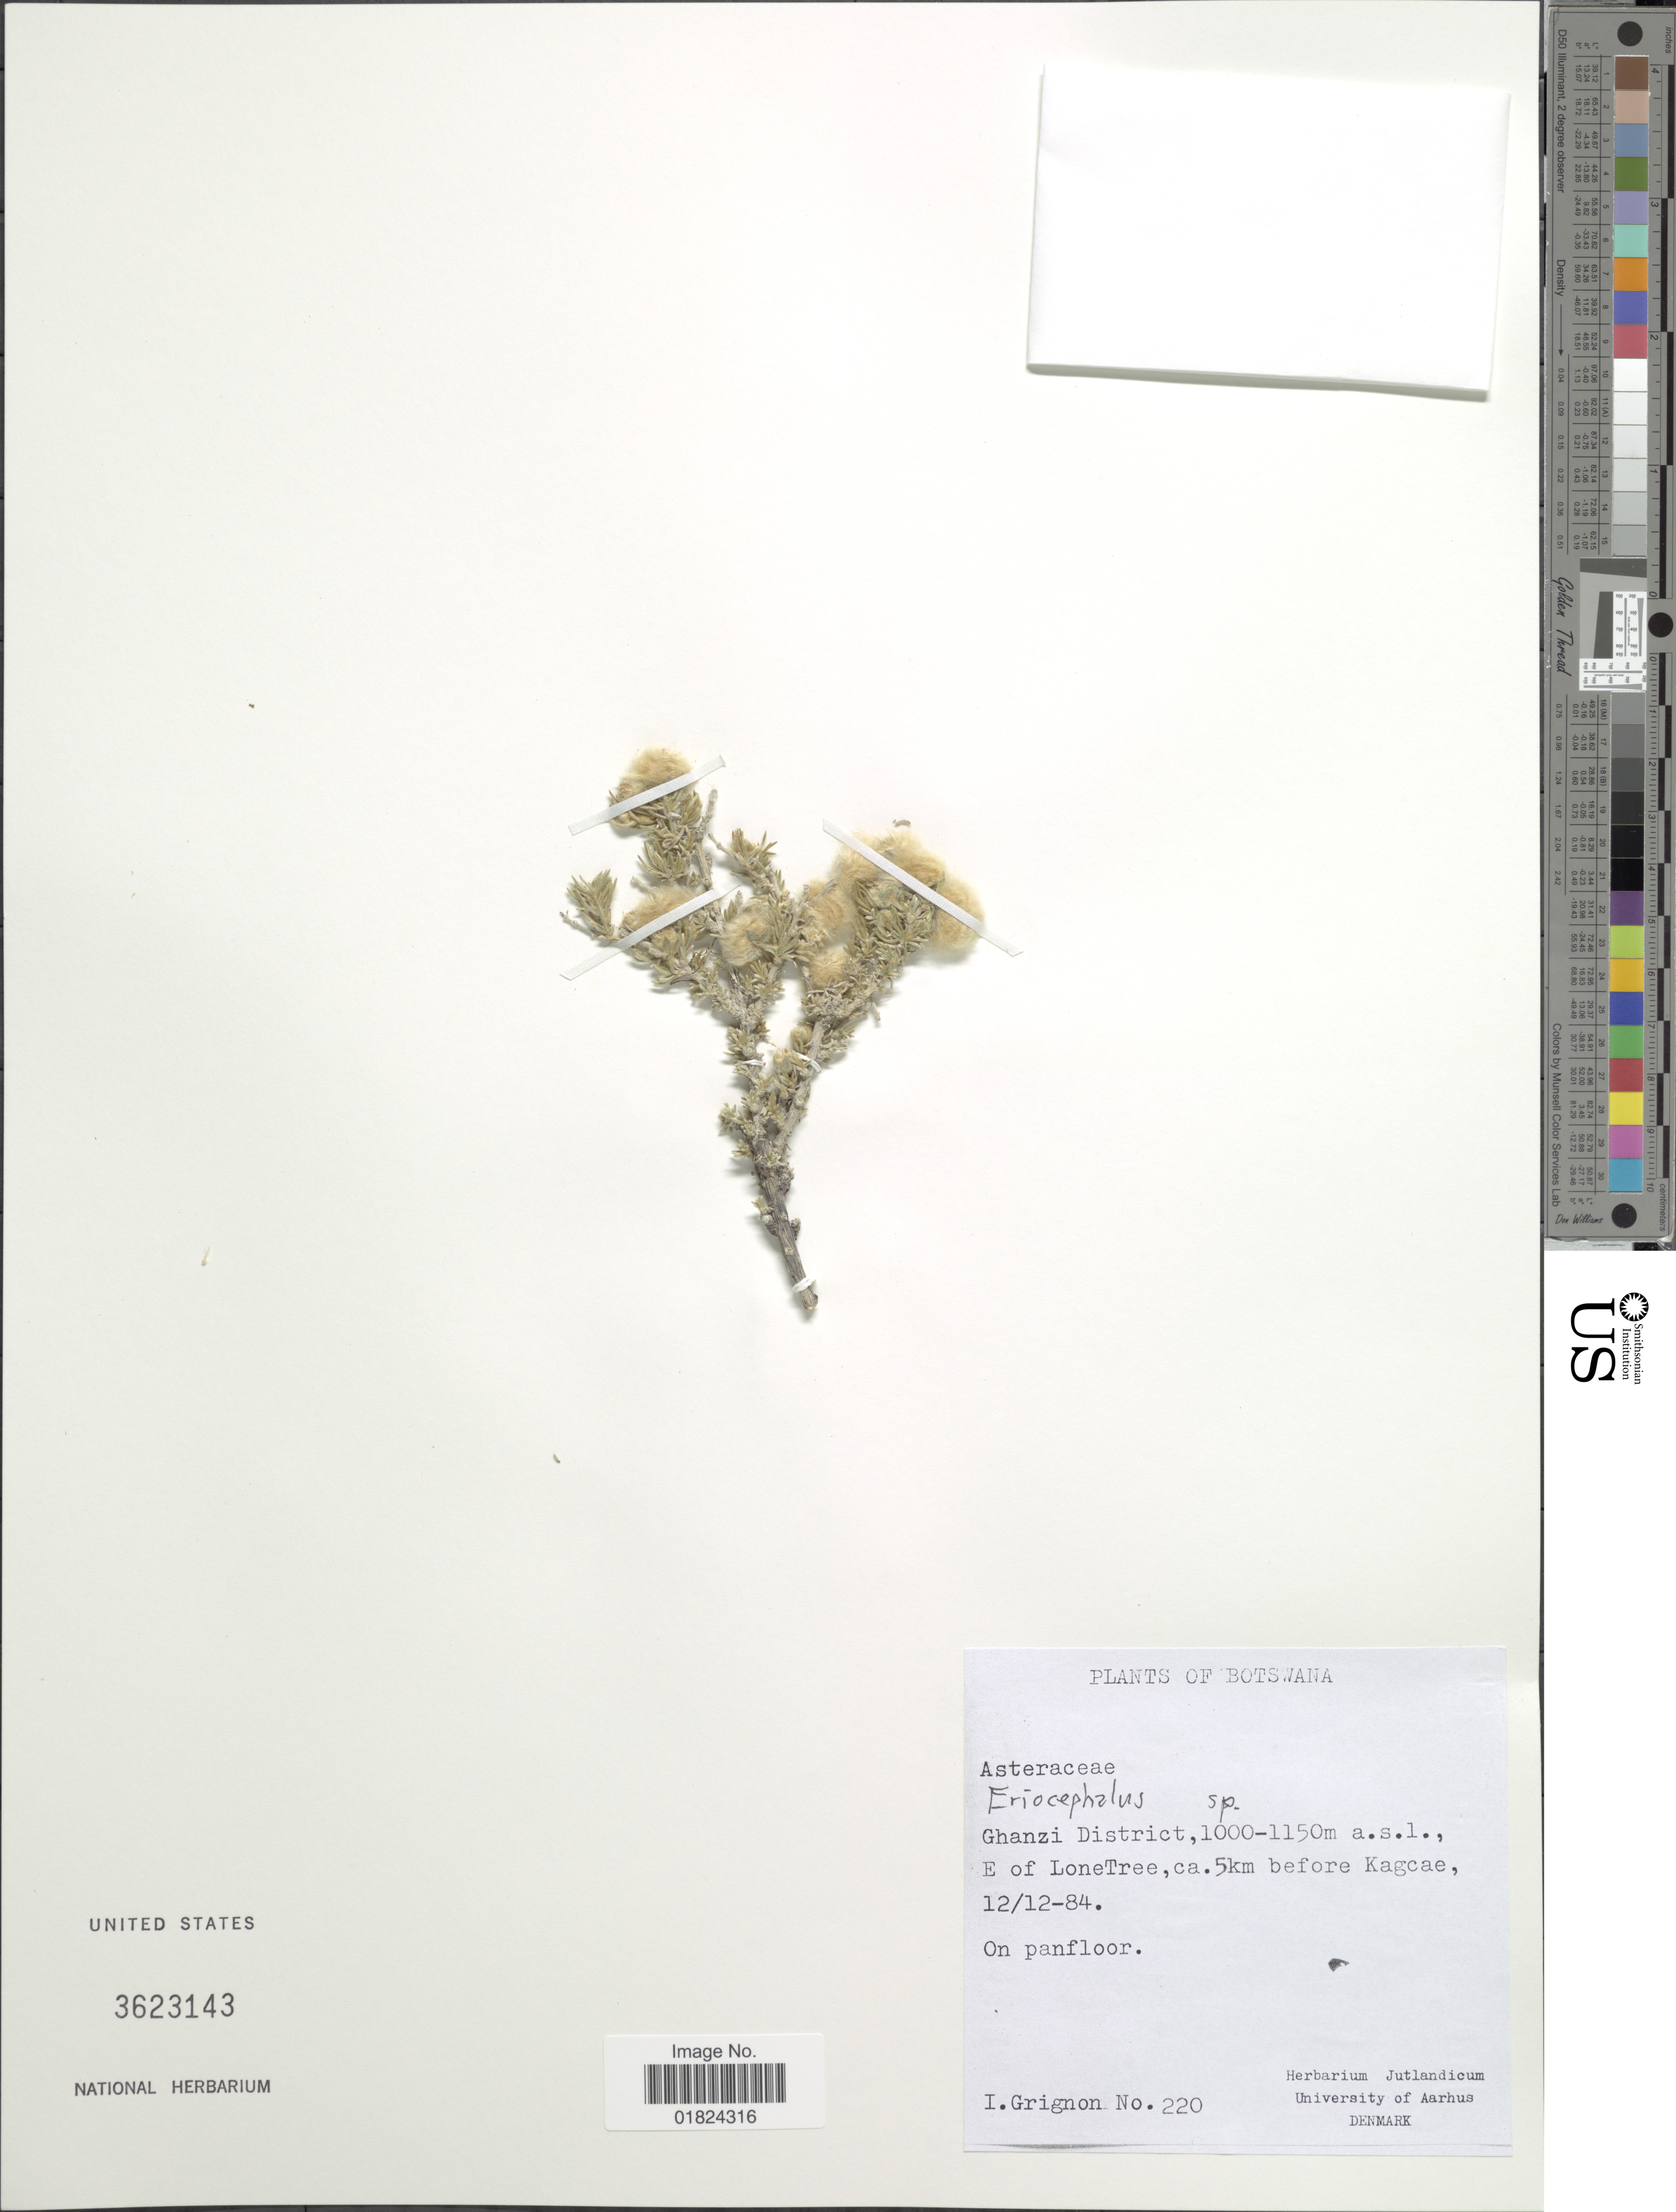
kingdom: Plantae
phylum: Tracheophyta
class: Magnoliopsida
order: Asterales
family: Asteraceae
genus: Eriocephalus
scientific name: Eriocephalus sp.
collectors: I. Grignon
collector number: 220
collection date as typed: Transcribed d/m/y: 12/12/84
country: Botswana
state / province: Ghanzi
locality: E of LoneTree, ca. 5km before Kagcae, on panfloor.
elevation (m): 1000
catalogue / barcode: US 3623143